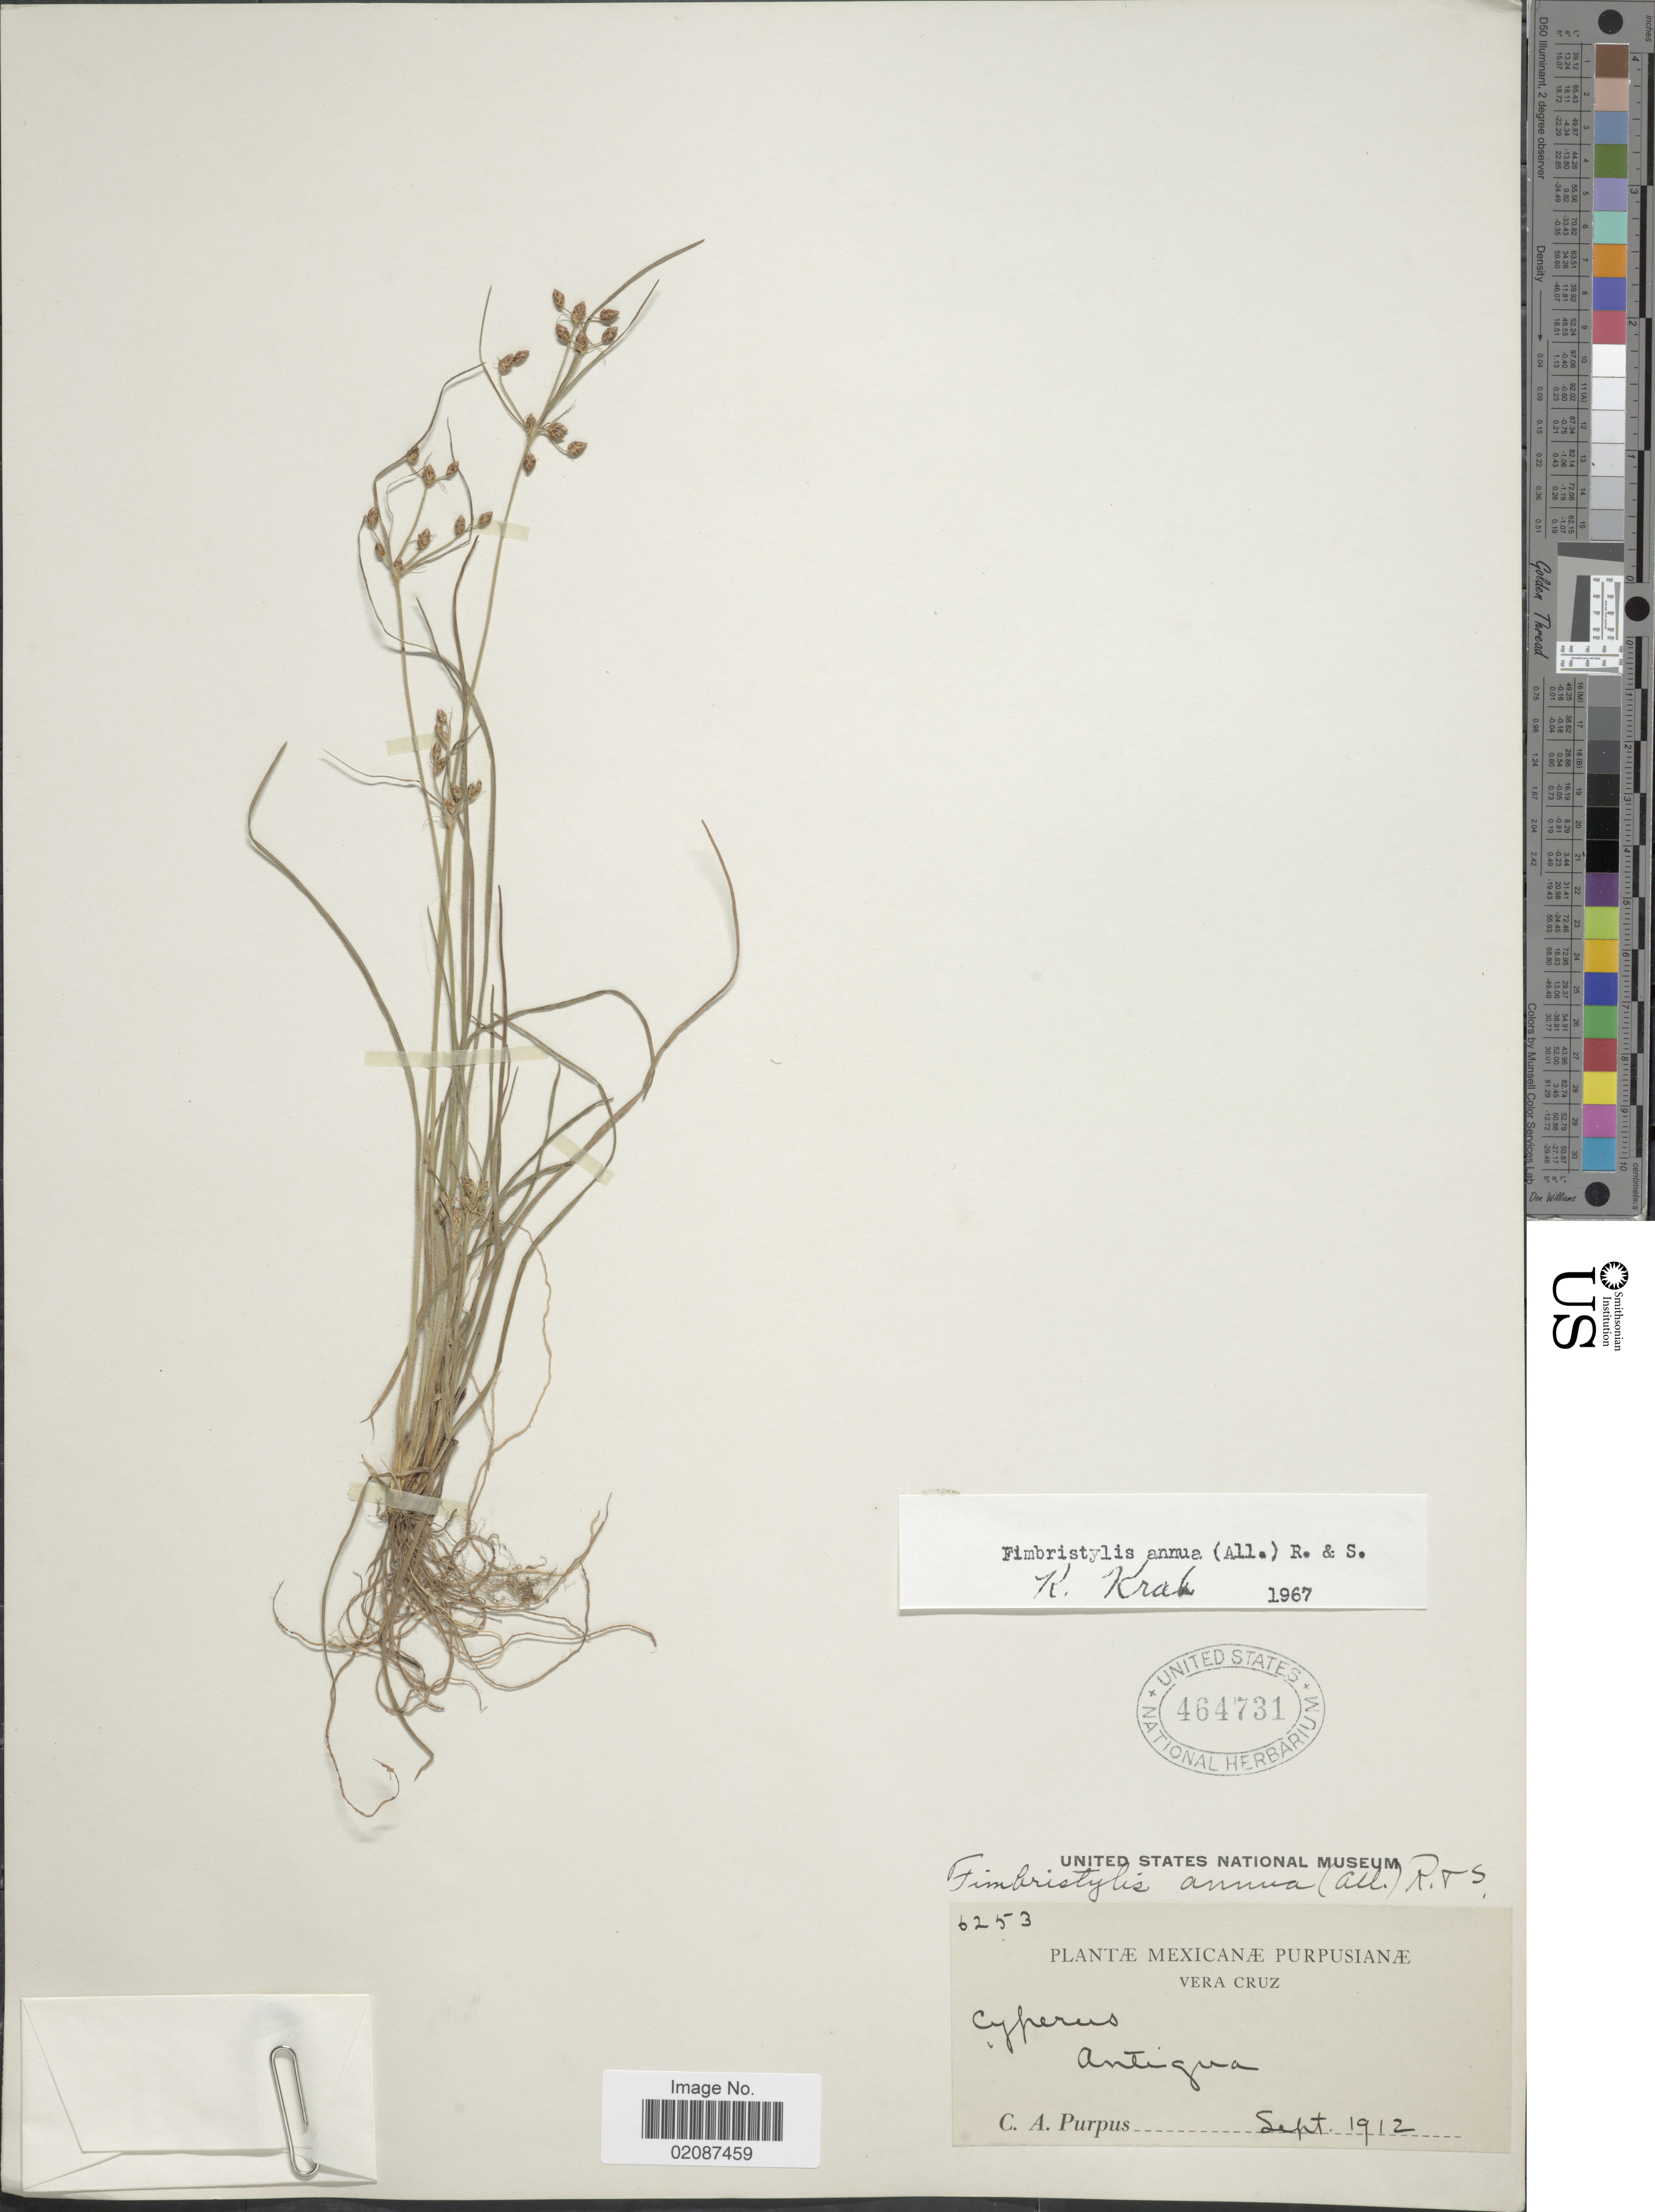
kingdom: Plantae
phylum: Tracheophyta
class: Liliopsida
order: Poales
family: Cyperaceae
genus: Fimbristylis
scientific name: Fimbristylis annua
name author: (All.) Roem. & Schult.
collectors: C. A. Purpus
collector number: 6253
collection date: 1912-09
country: Mexico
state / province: Veracruz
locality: Vera Cruz, Antigua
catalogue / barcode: US 464731